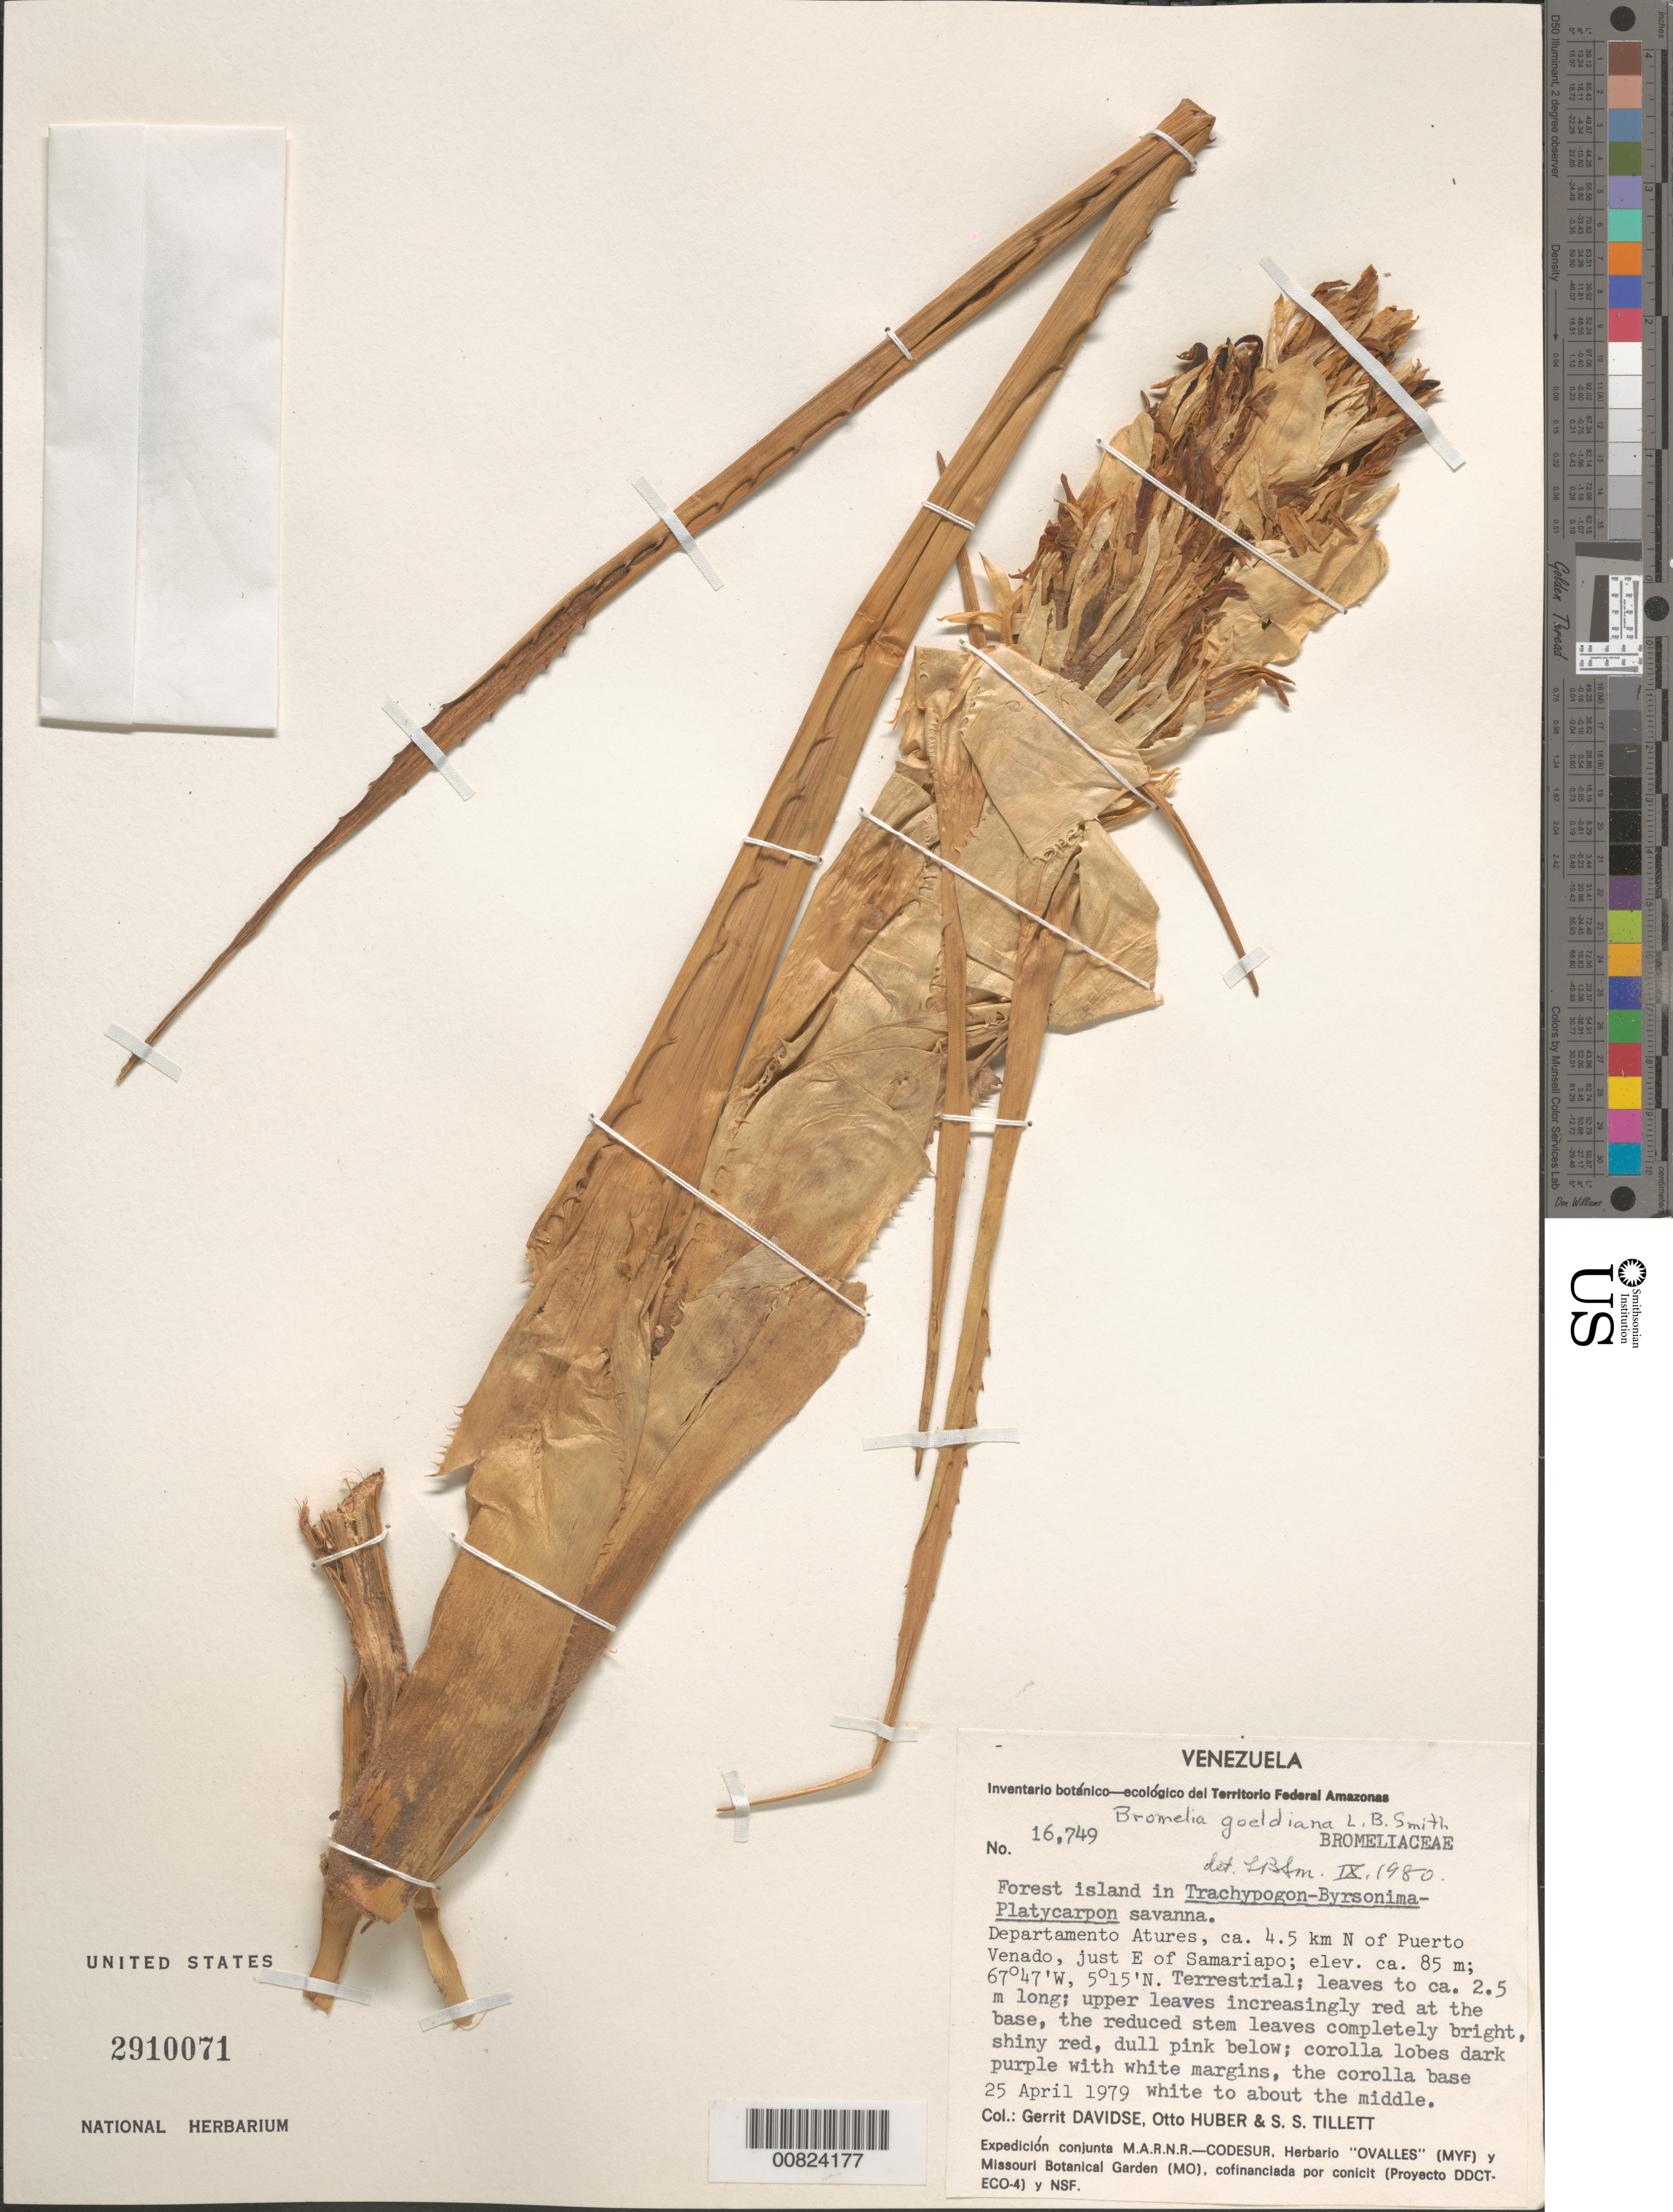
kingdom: Plantae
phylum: Tracheophyta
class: Liliopsida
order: Poales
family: Bromeliaceae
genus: Bromelia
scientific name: Bromelia goeldiana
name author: L.B. Sm.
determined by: Smith, Lyman B., (US), NMNH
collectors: G. Davidse, O. Huber & S. S. Tillett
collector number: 16749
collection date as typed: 25-Apr-79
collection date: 1979-04-25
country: Venezuela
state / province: Amazonas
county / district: Atures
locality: Puerto Venado, 4.5 km N of, E of Samariapo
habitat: Forest island in Trachypogon-Byrsonima-Platycarpon savanna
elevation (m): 85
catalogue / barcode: US 2910071